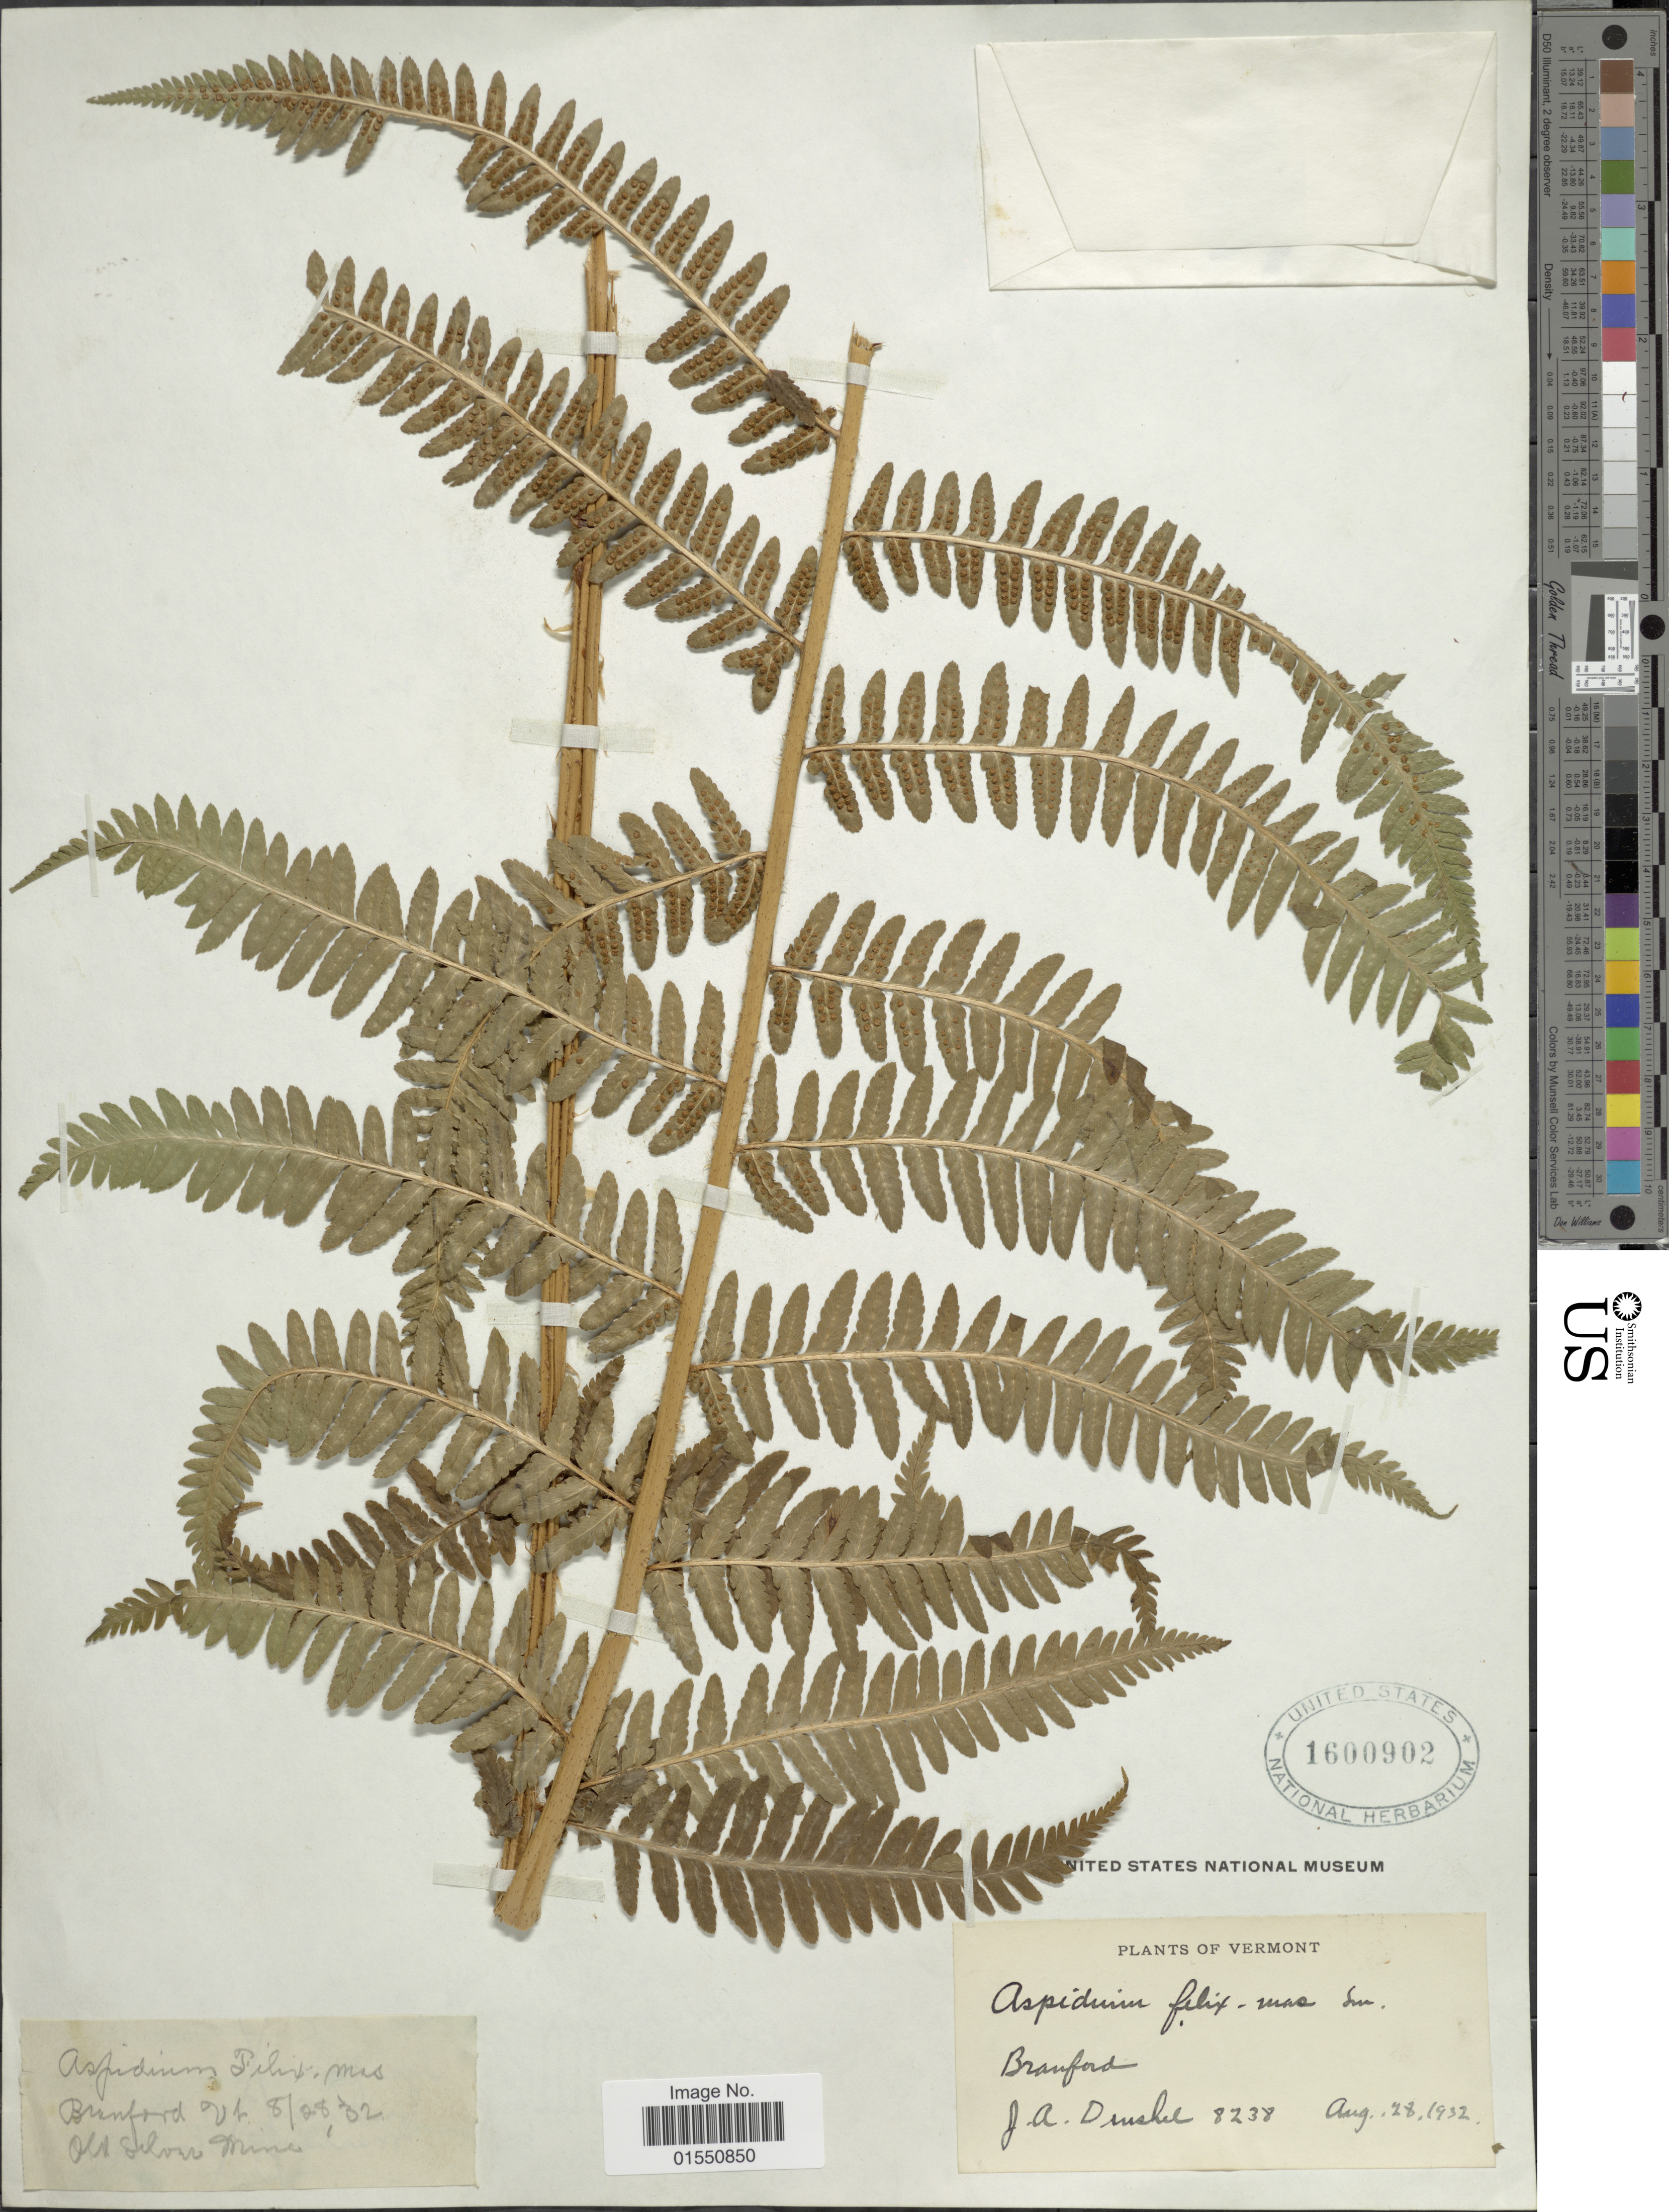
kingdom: Plantae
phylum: Tracheophyta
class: Polypodiopsida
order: Polypodiales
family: Dryopteridaceae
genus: Dryopteris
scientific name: Dryopteris filix-mas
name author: (L.) Schott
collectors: J. A. Drushel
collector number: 8238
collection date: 1932-08-28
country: United States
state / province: Vermont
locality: Branford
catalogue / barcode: US 1600902